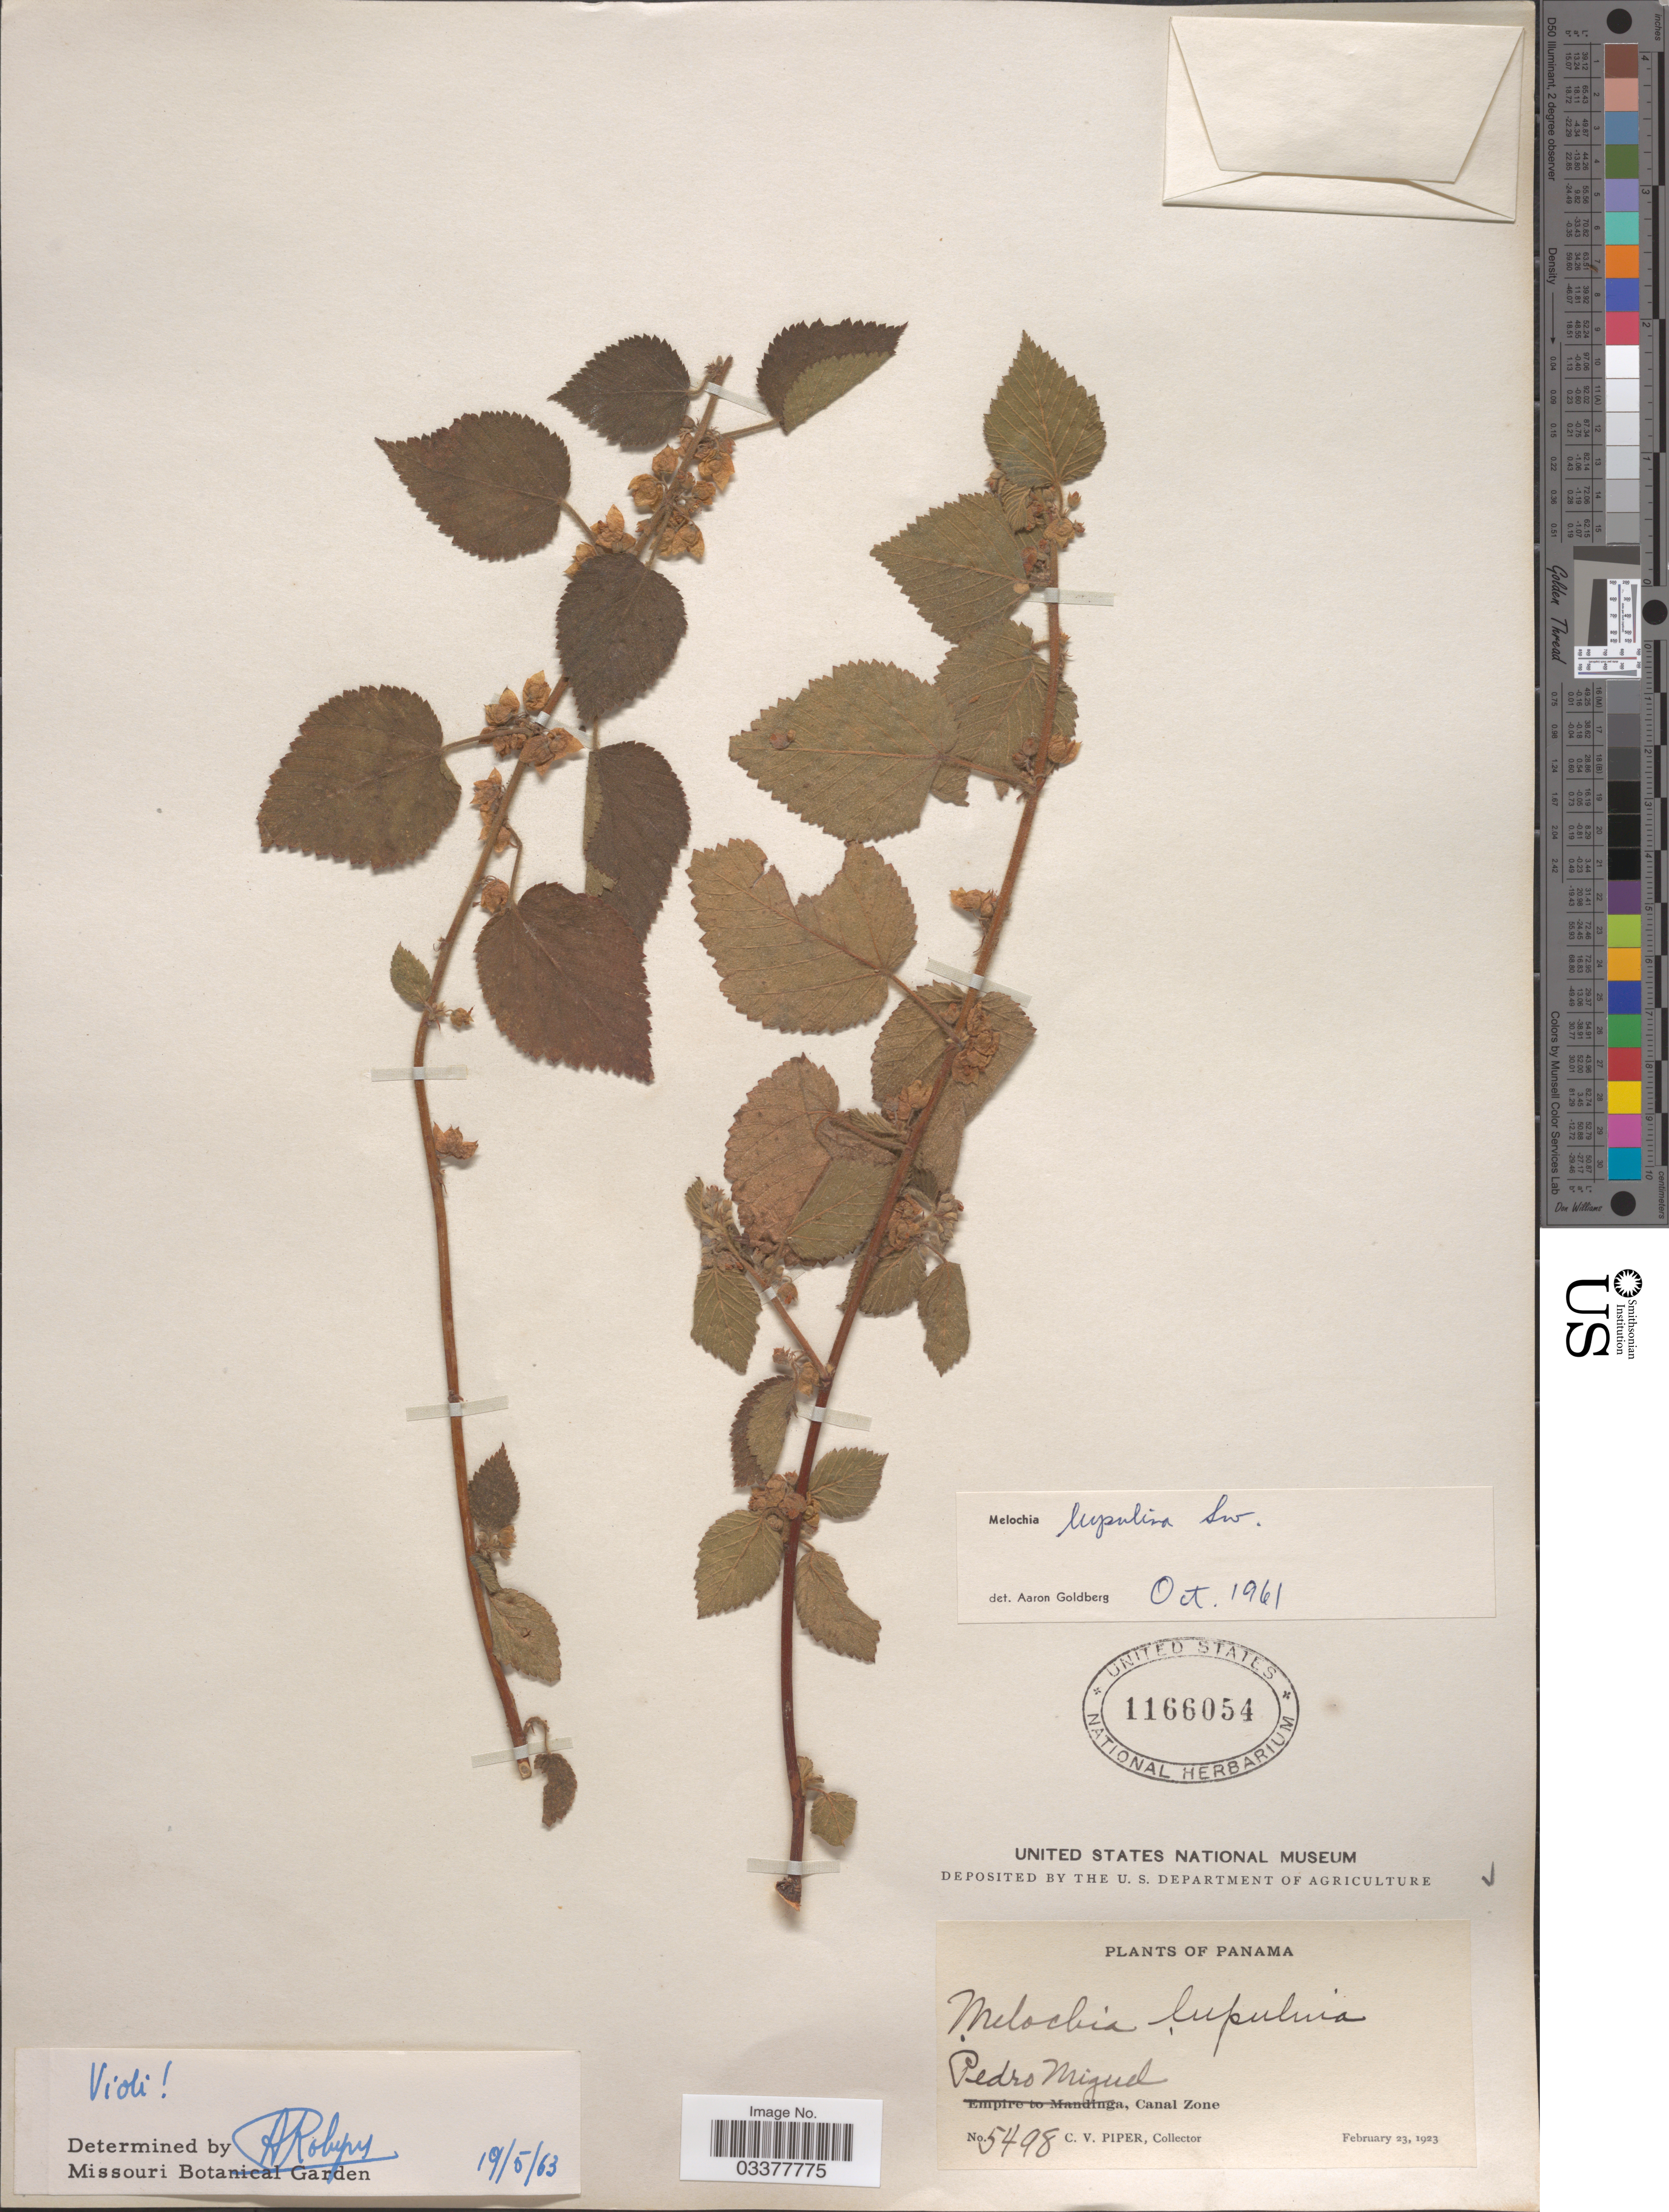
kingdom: Plantae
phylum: Tracheophyta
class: Magnoliopsida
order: Malvales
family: Malvaceae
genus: Melochia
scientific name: Melochia lupulina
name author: Sw.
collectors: C. V. Piper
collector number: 5498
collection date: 1923-02-23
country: Panama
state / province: Colón / Panamá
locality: Pedro Miguel, Canal Zone.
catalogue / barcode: US 1166054